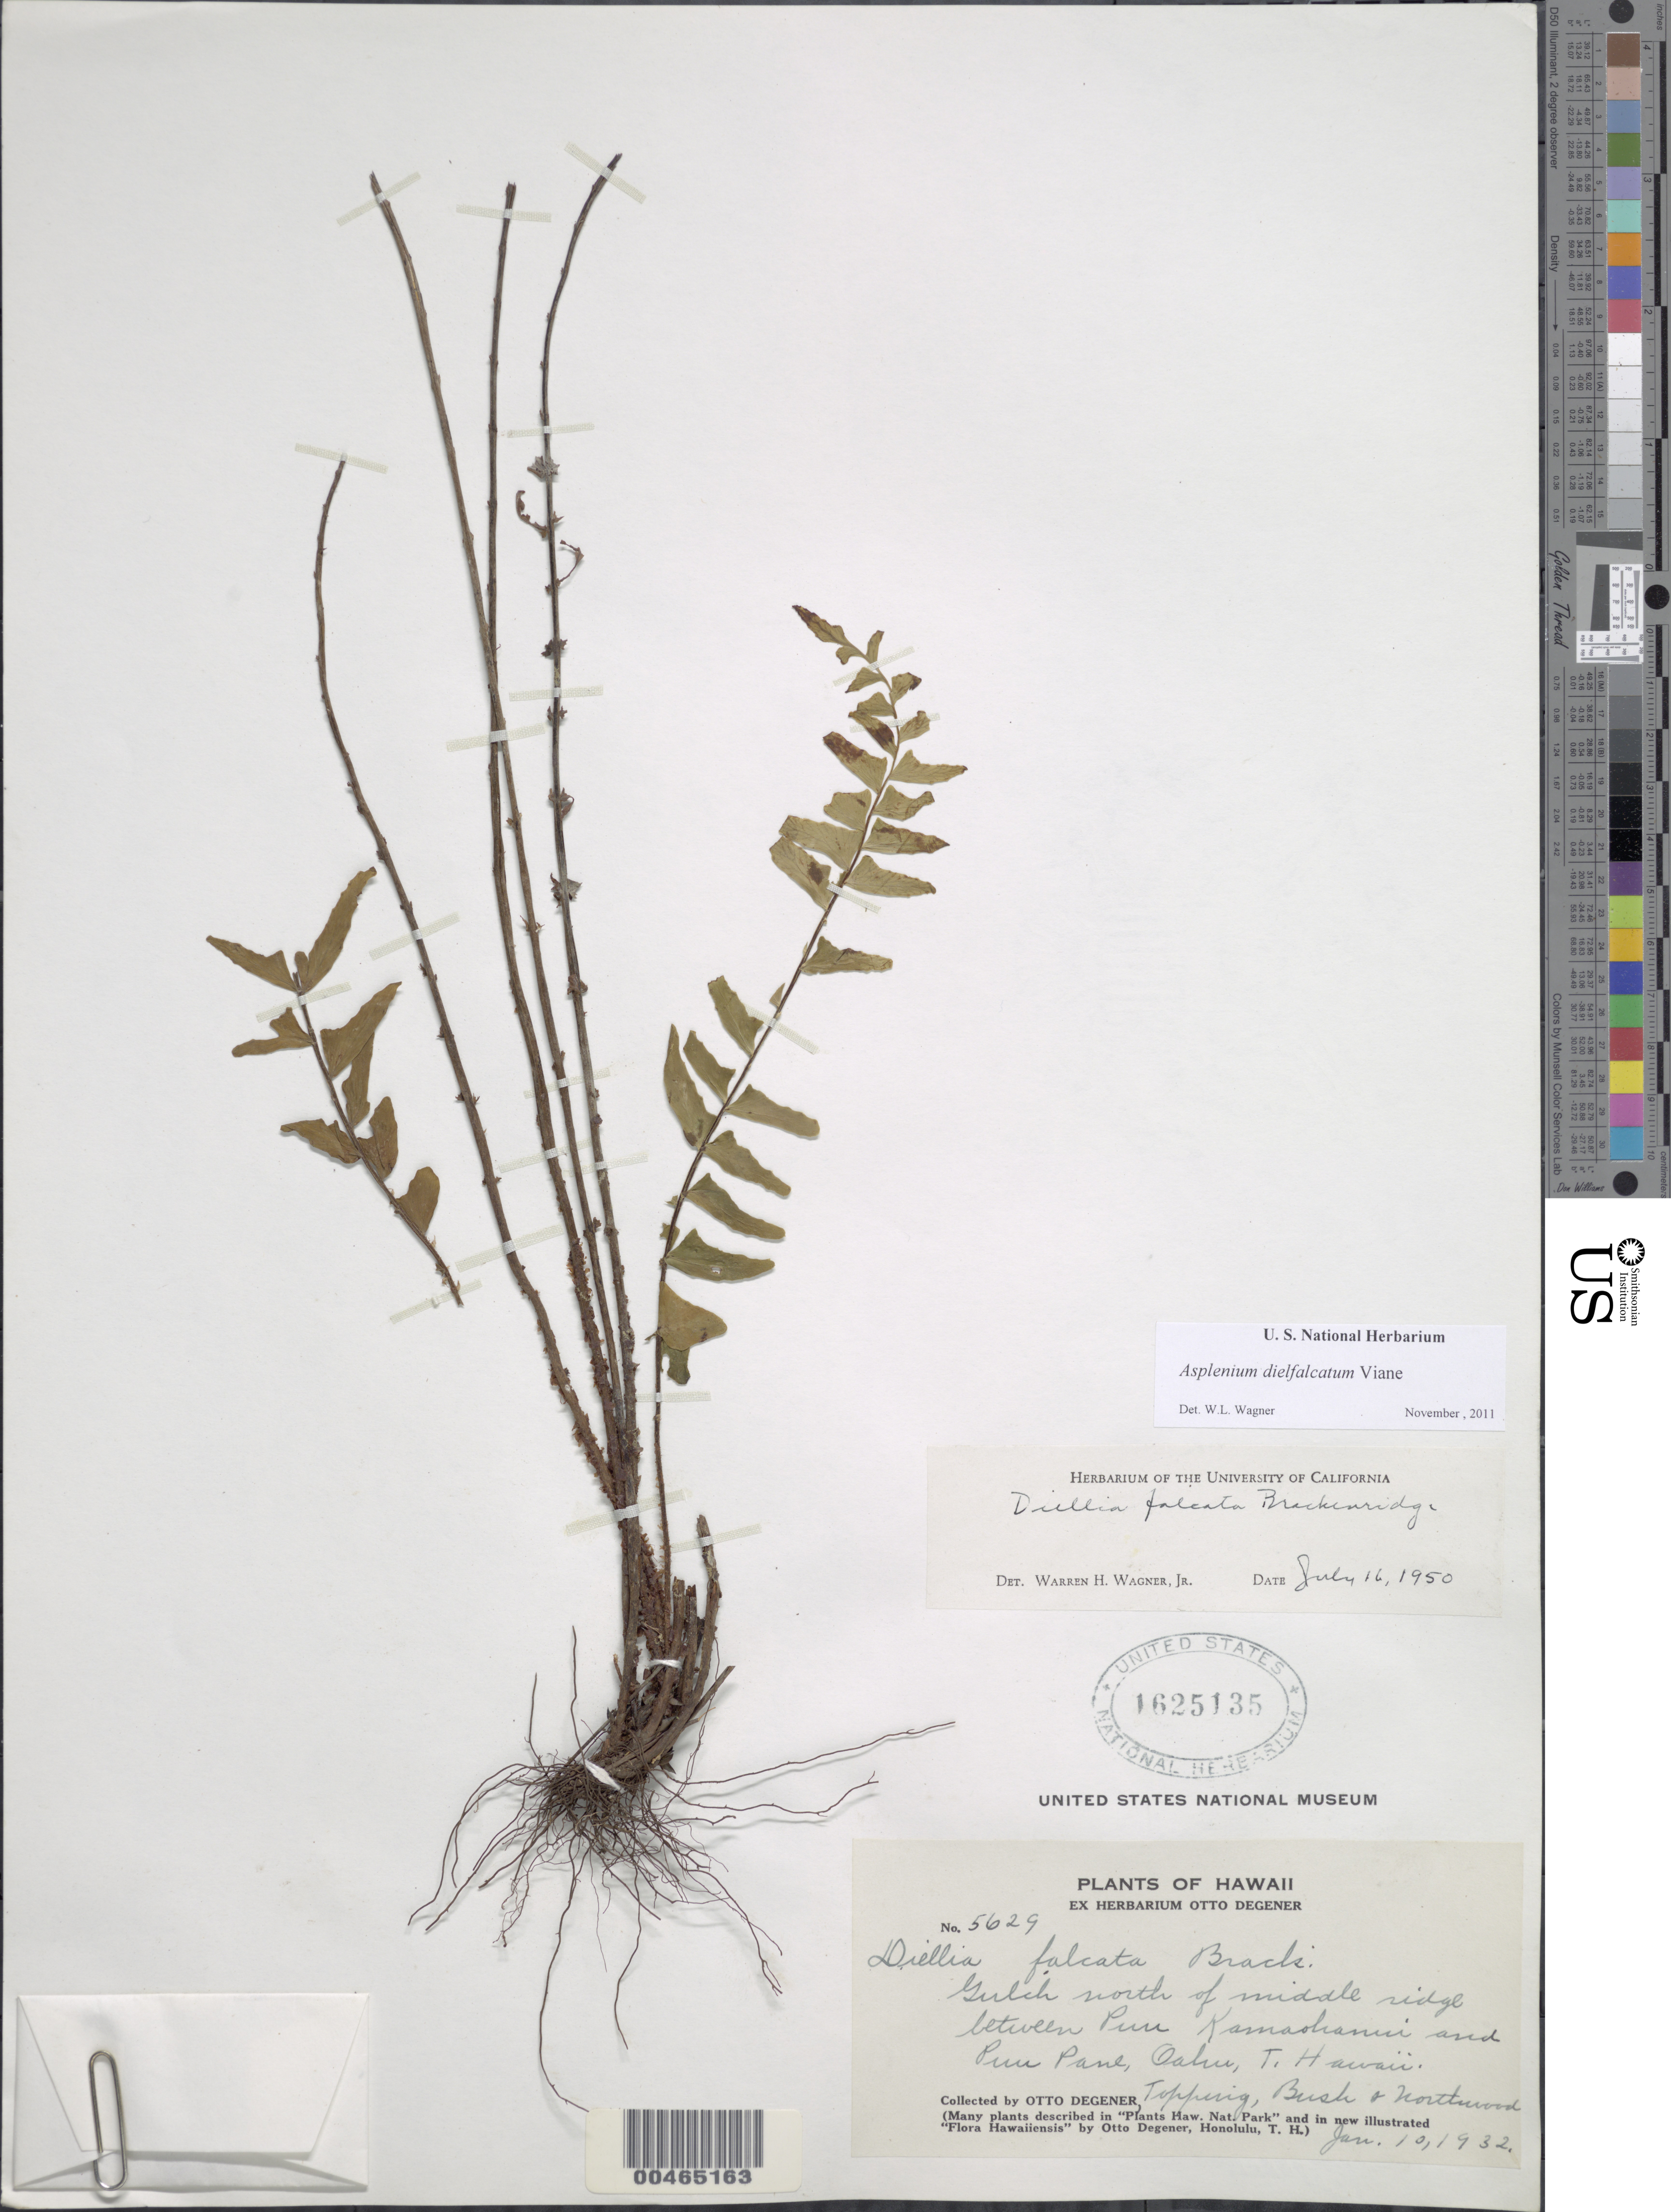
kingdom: Plantae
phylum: Tracheophyta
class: Polypodiopsida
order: Polypodiales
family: Aspleniaceae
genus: Asplenium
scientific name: Asplenium dielfalcatum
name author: Viane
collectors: O. Degener, D. L. Topping, B. F. Bush & -. Northwood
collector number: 5629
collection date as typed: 10 Jan 1932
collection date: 1932-01-10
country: United States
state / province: Hawaii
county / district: Honolulu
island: Oahu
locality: Gulch N of middle ridge between Puu Kamaohanui and Puu Pane, Oahu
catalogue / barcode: US 1625135